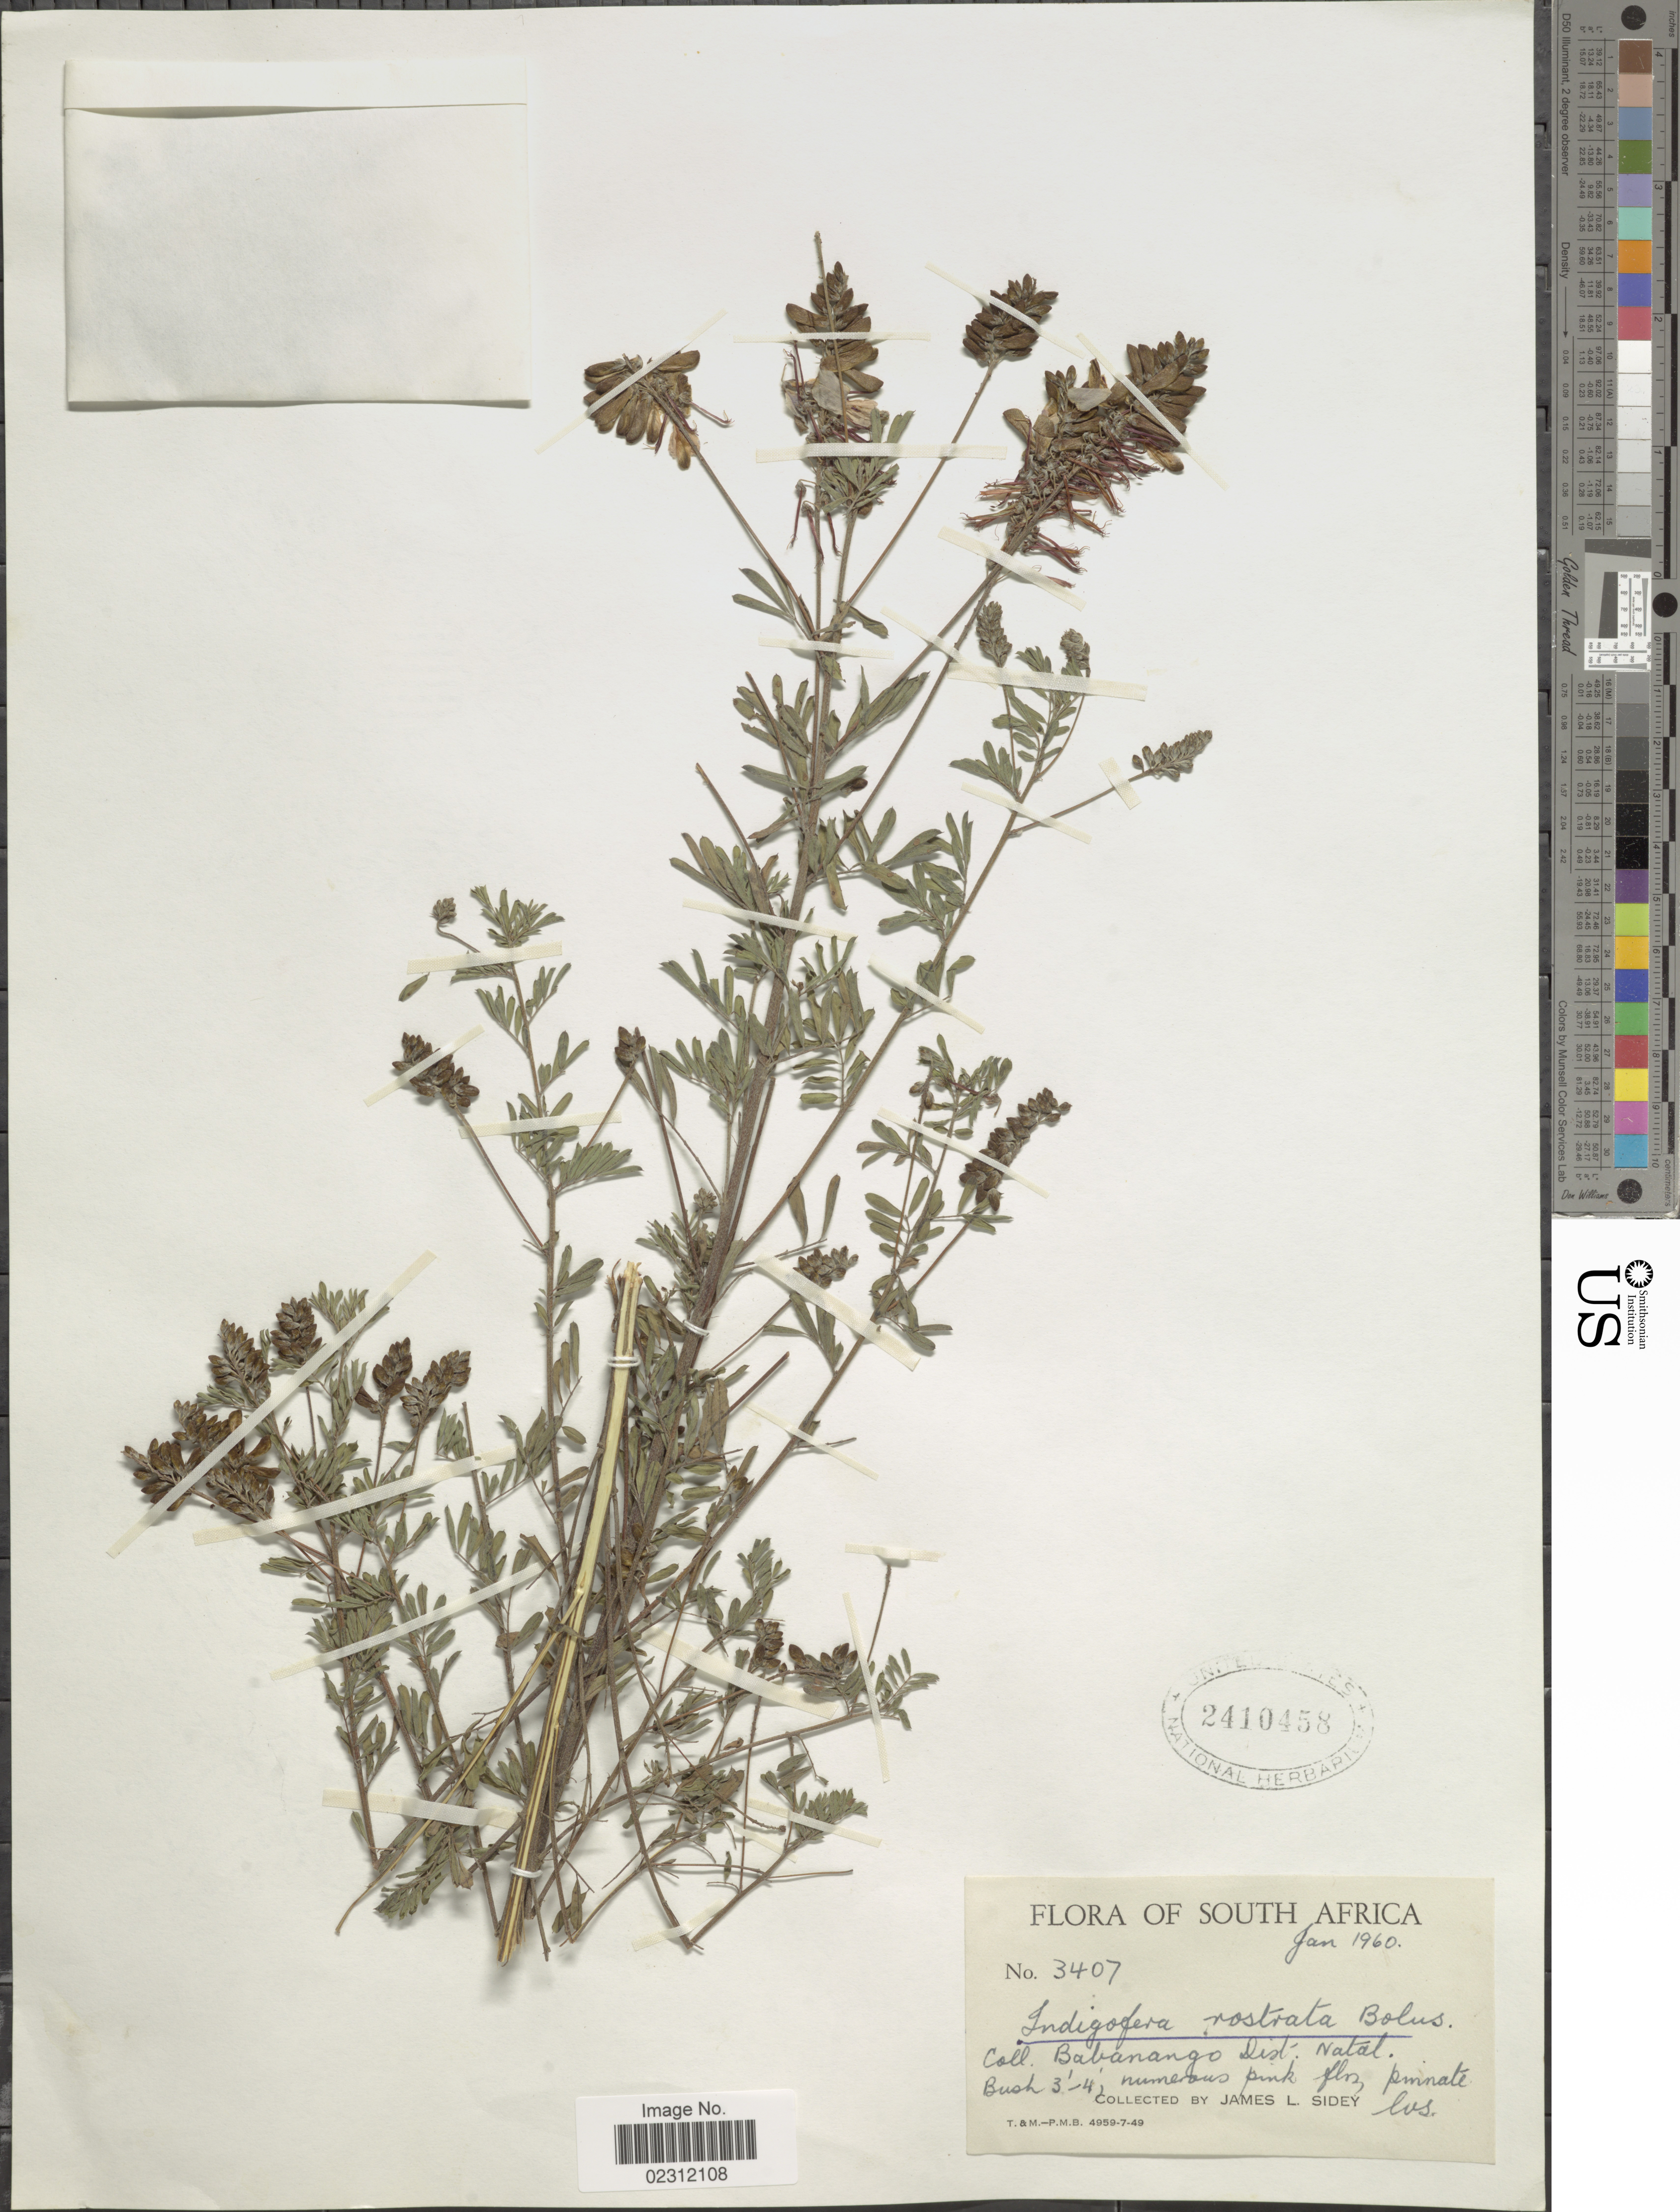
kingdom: Plantae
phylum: Tracheophyta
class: Magnoliopsida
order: Fabales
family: Fabaceae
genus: Indigofera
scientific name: Indigofera rostrata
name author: Bolus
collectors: J. L. Sidey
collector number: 3407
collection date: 1960-01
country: South Africa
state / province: KwaZulu-Natal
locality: Babanango, Dist. Natal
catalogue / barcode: US 2410458